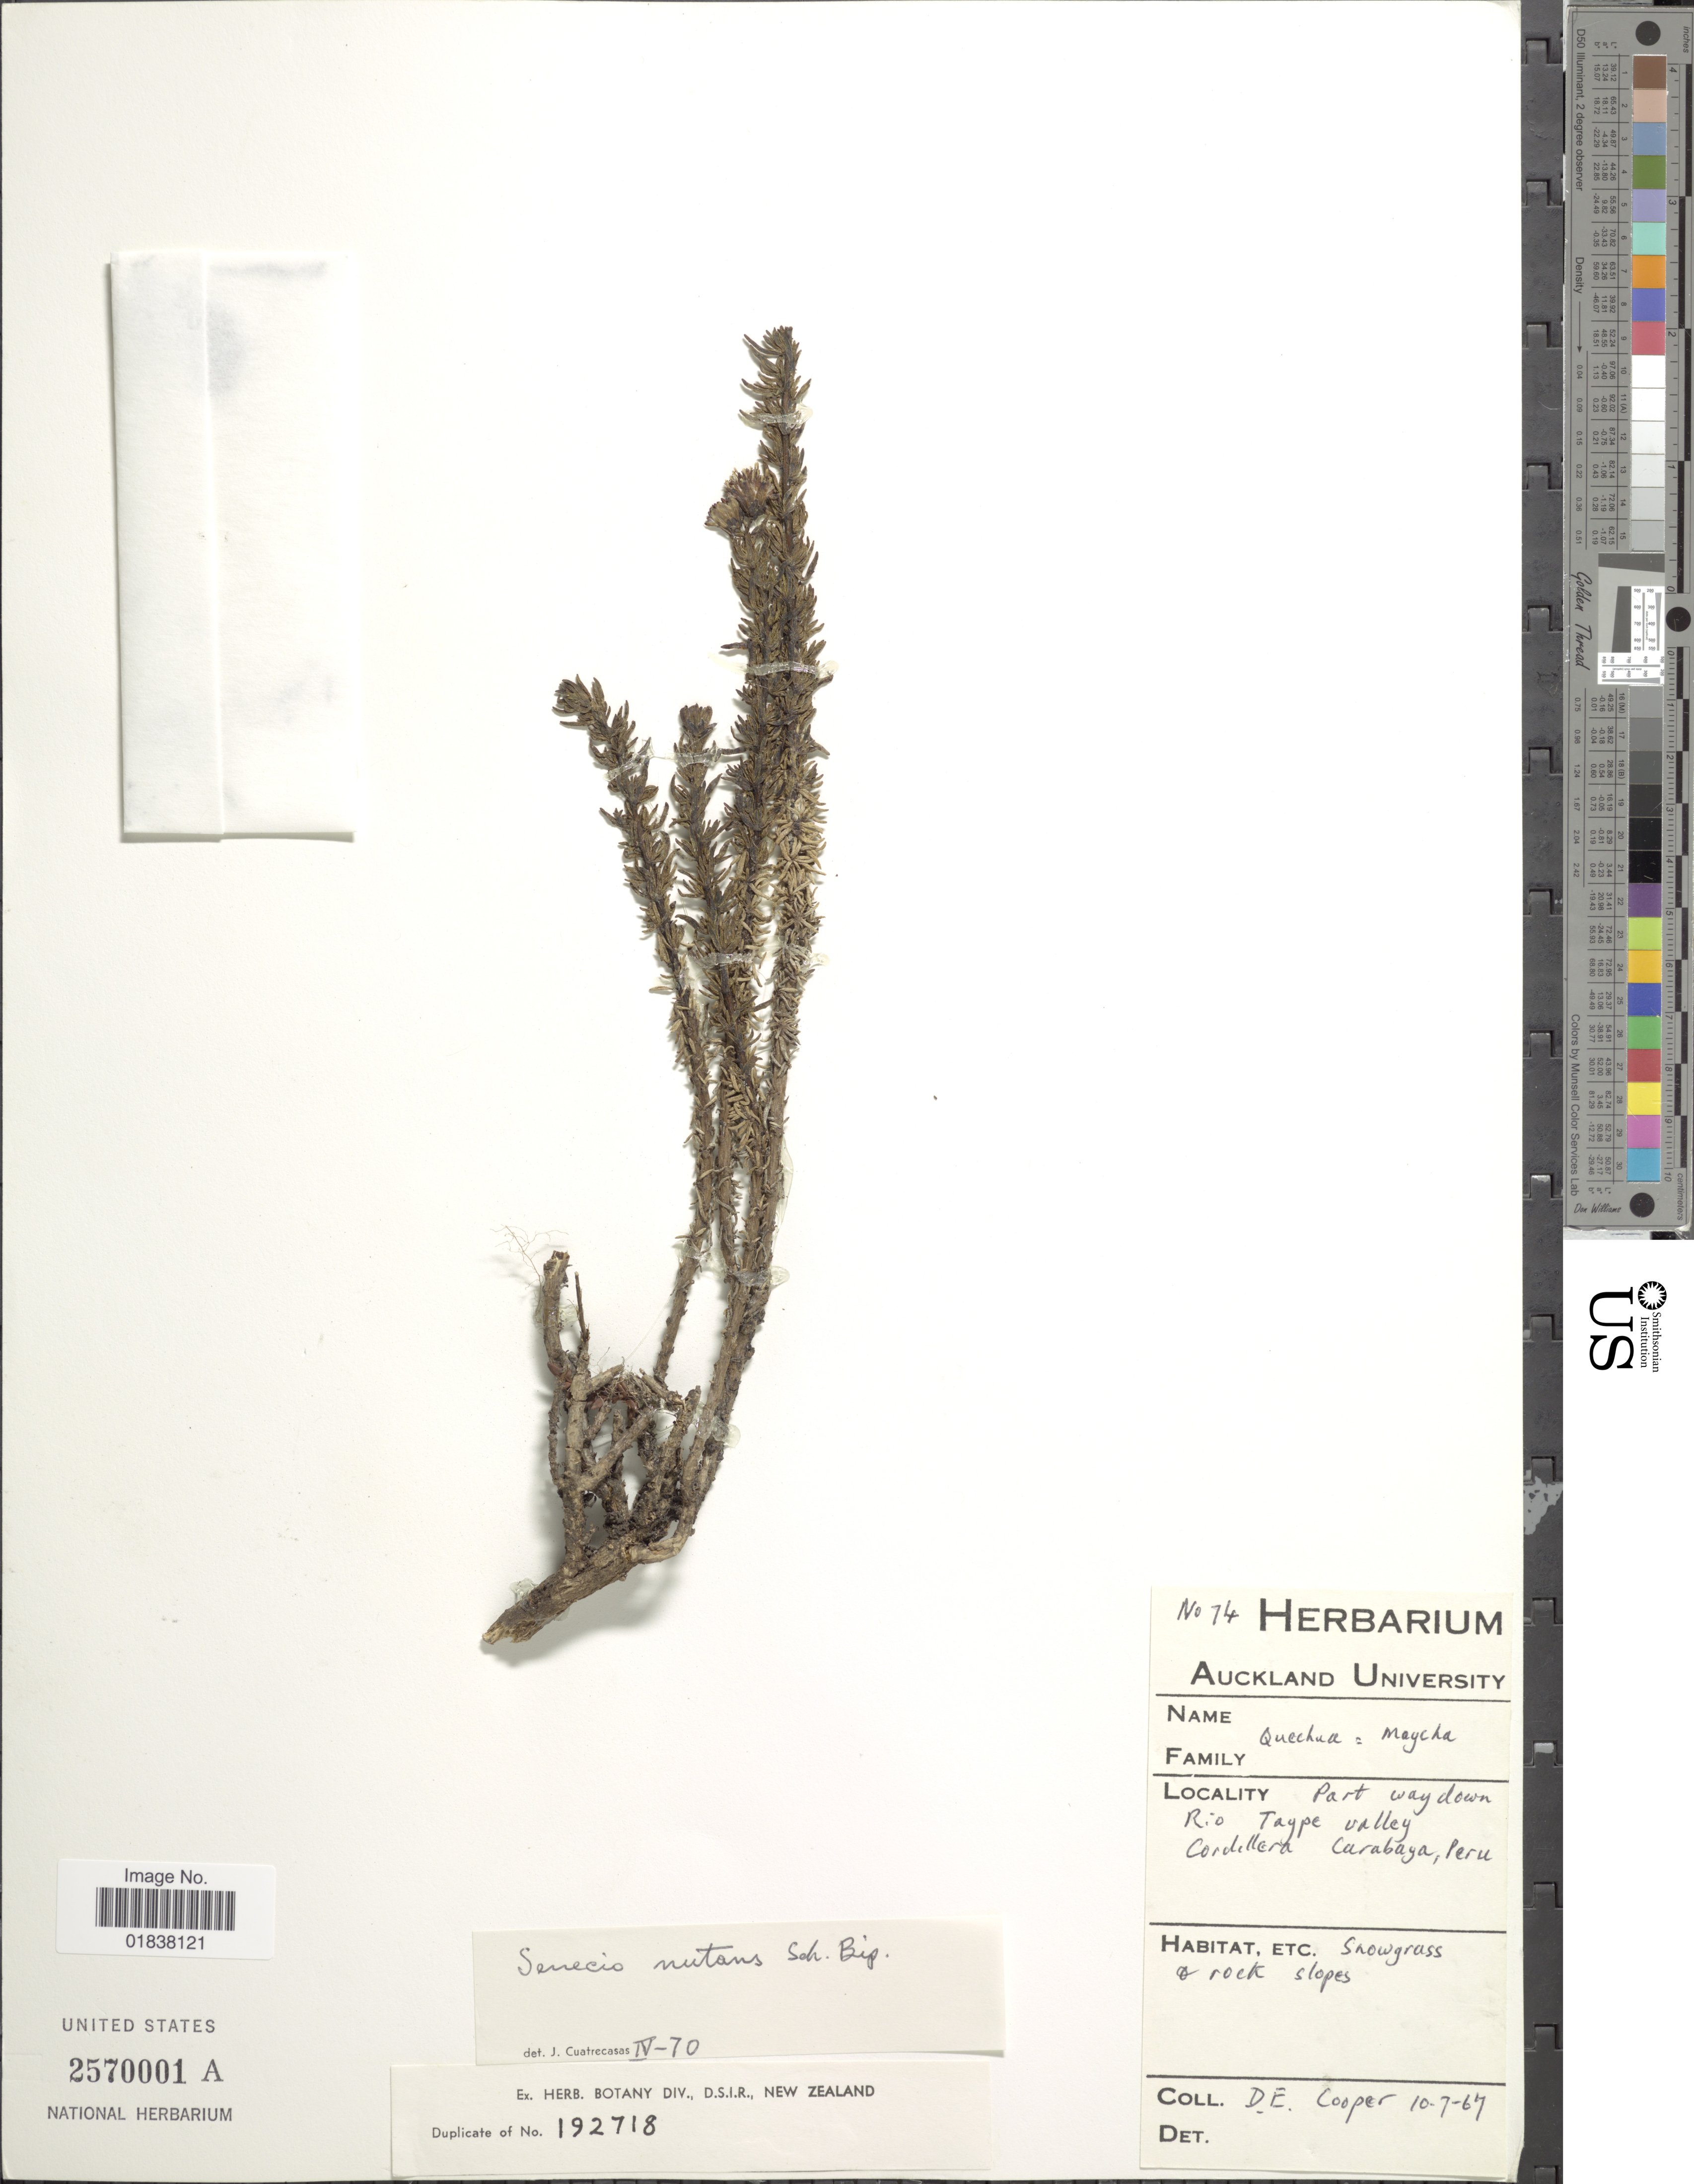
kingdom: Plantae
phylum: Tracheophyta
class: Magnoliopsida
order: Asterales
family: Asteraceae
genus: Senecio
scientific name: Senecio nutans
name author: Sch. Bip.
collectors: D. E. Cooper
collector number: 74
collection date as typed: Transcribed d/m/y: 10/7/67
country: Peru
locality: Part way down Río Taype Valley, Cordillera Carabaya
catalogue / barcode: US 2570001A